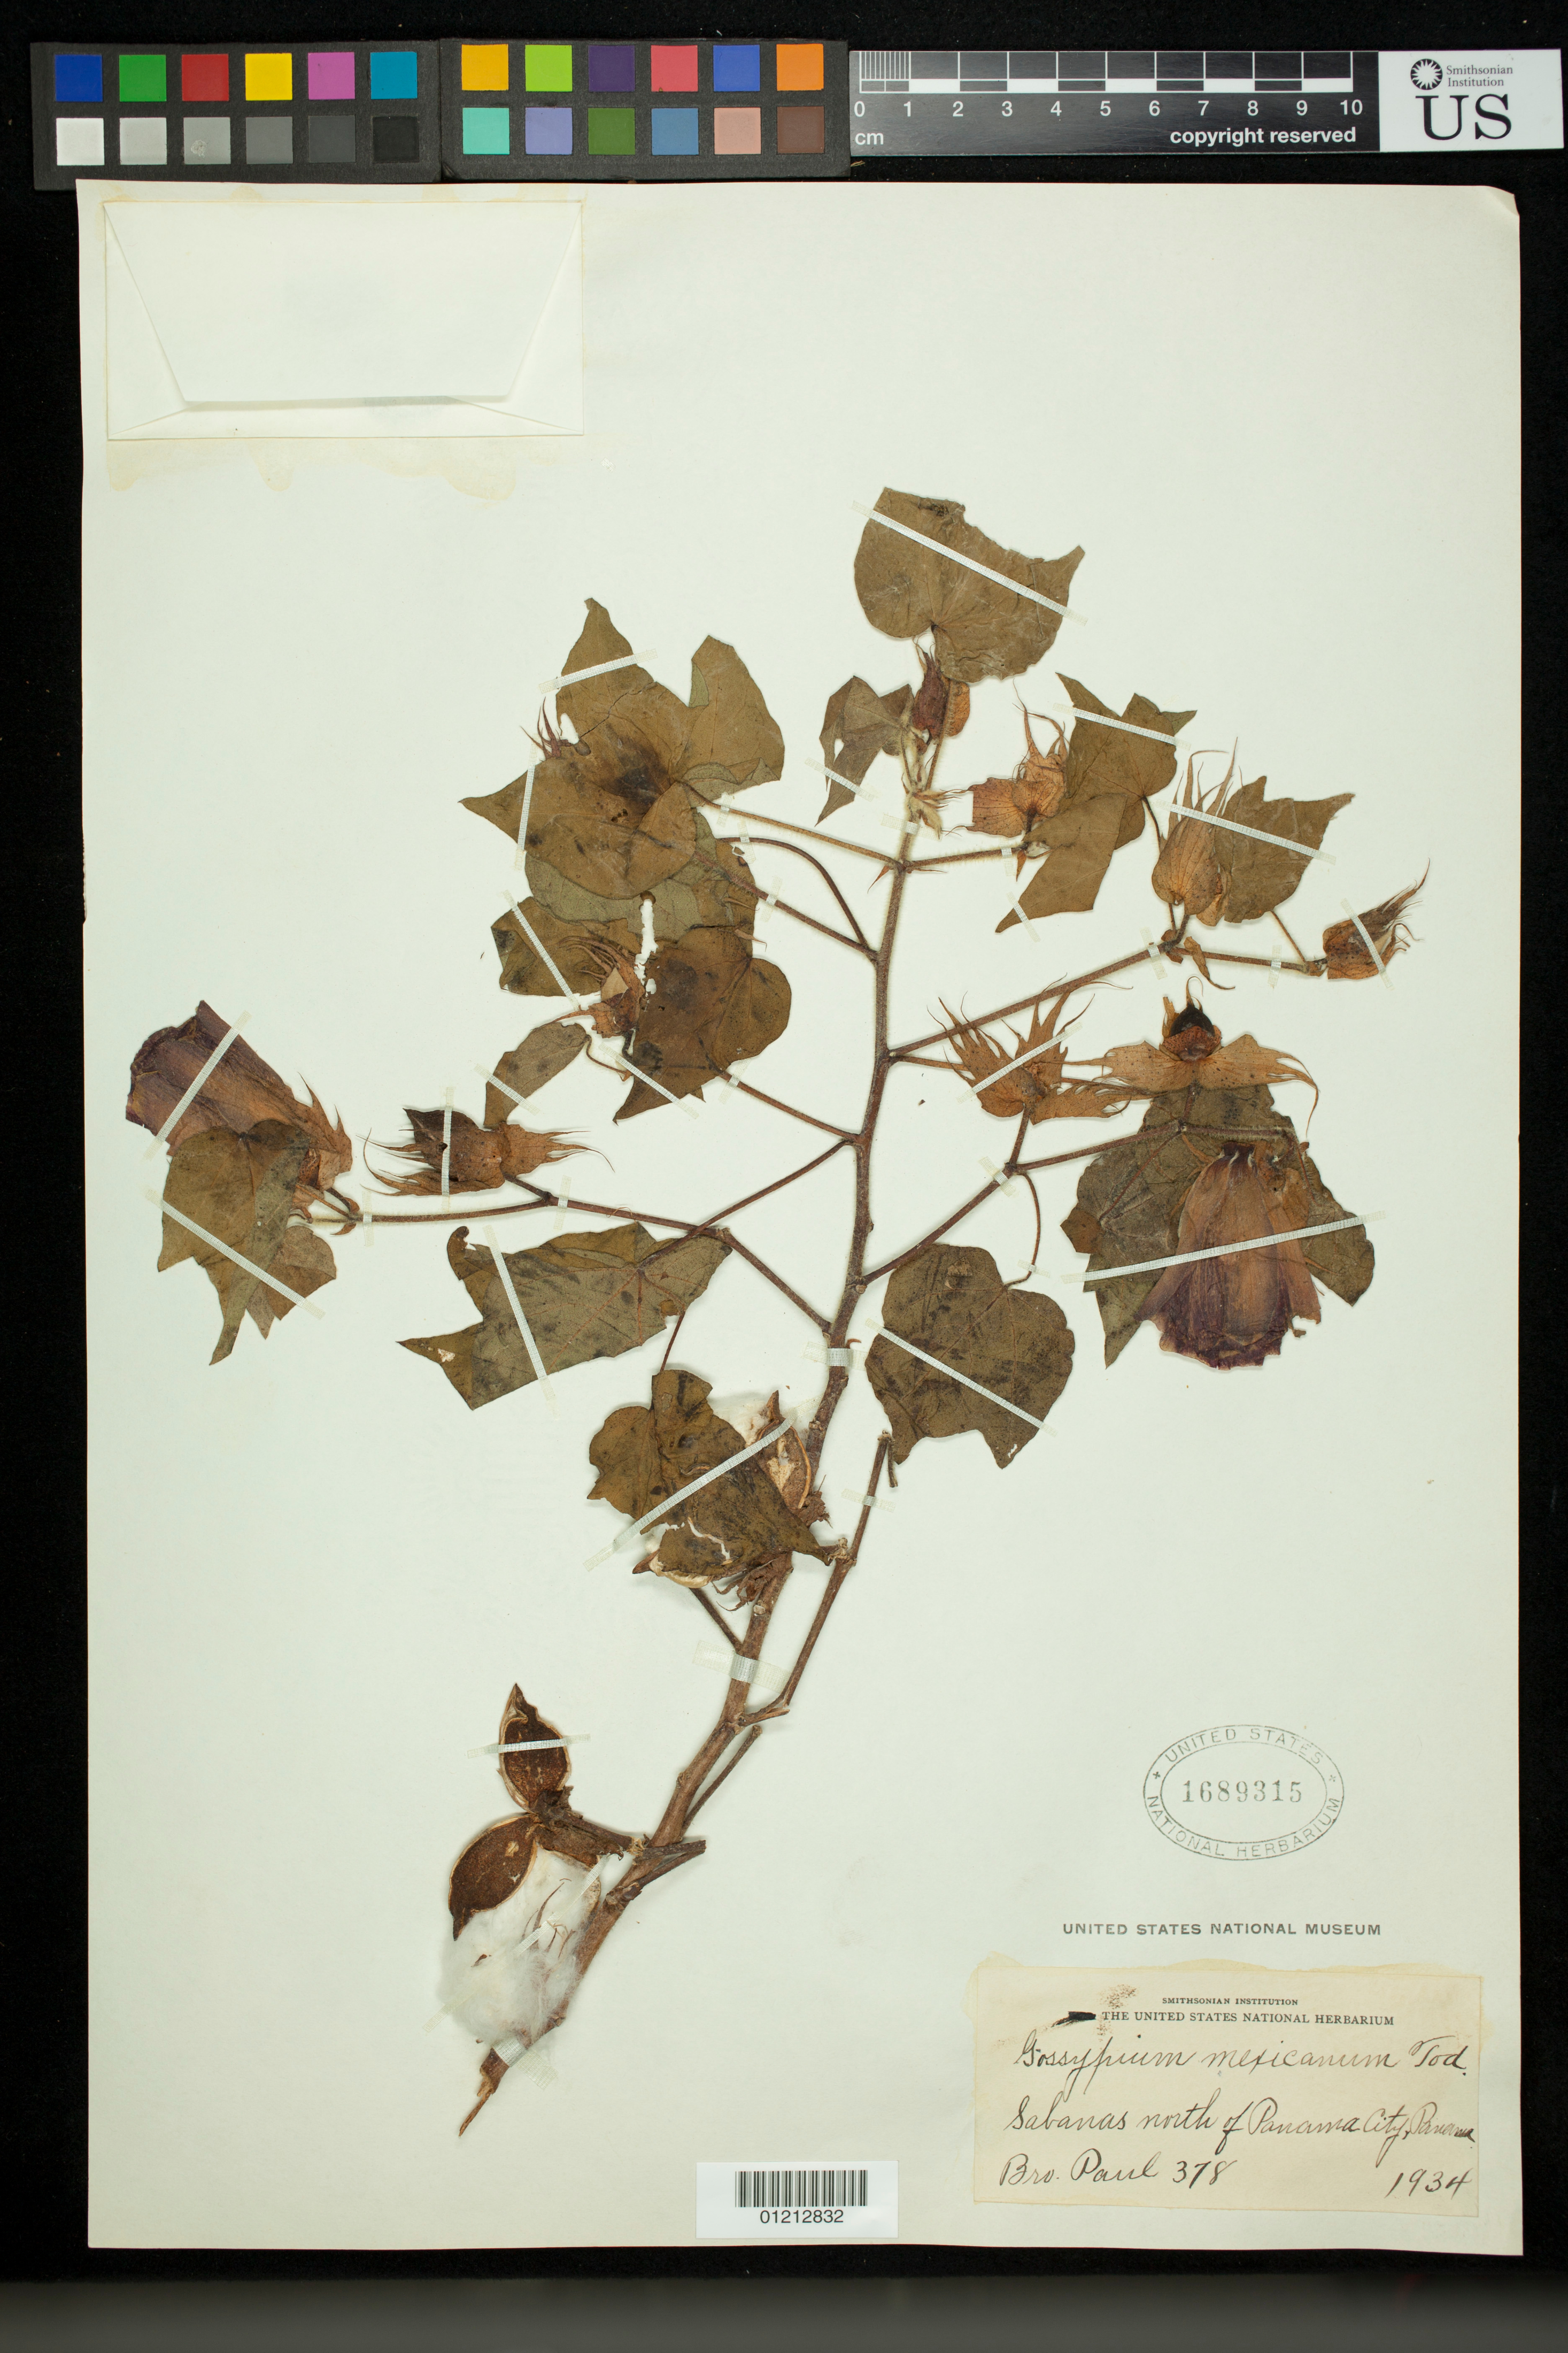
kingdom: Plantae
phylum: Tracheophyta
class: Magnoliopsida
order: Malvales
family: Malvaceae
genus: Gossypium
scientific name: Gossypium hirsutum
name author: L.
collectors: B. Paul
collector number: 378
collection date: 1934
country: Panama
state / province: Panamá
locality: Sabanas north of Panama City.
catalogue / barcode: US 1689315